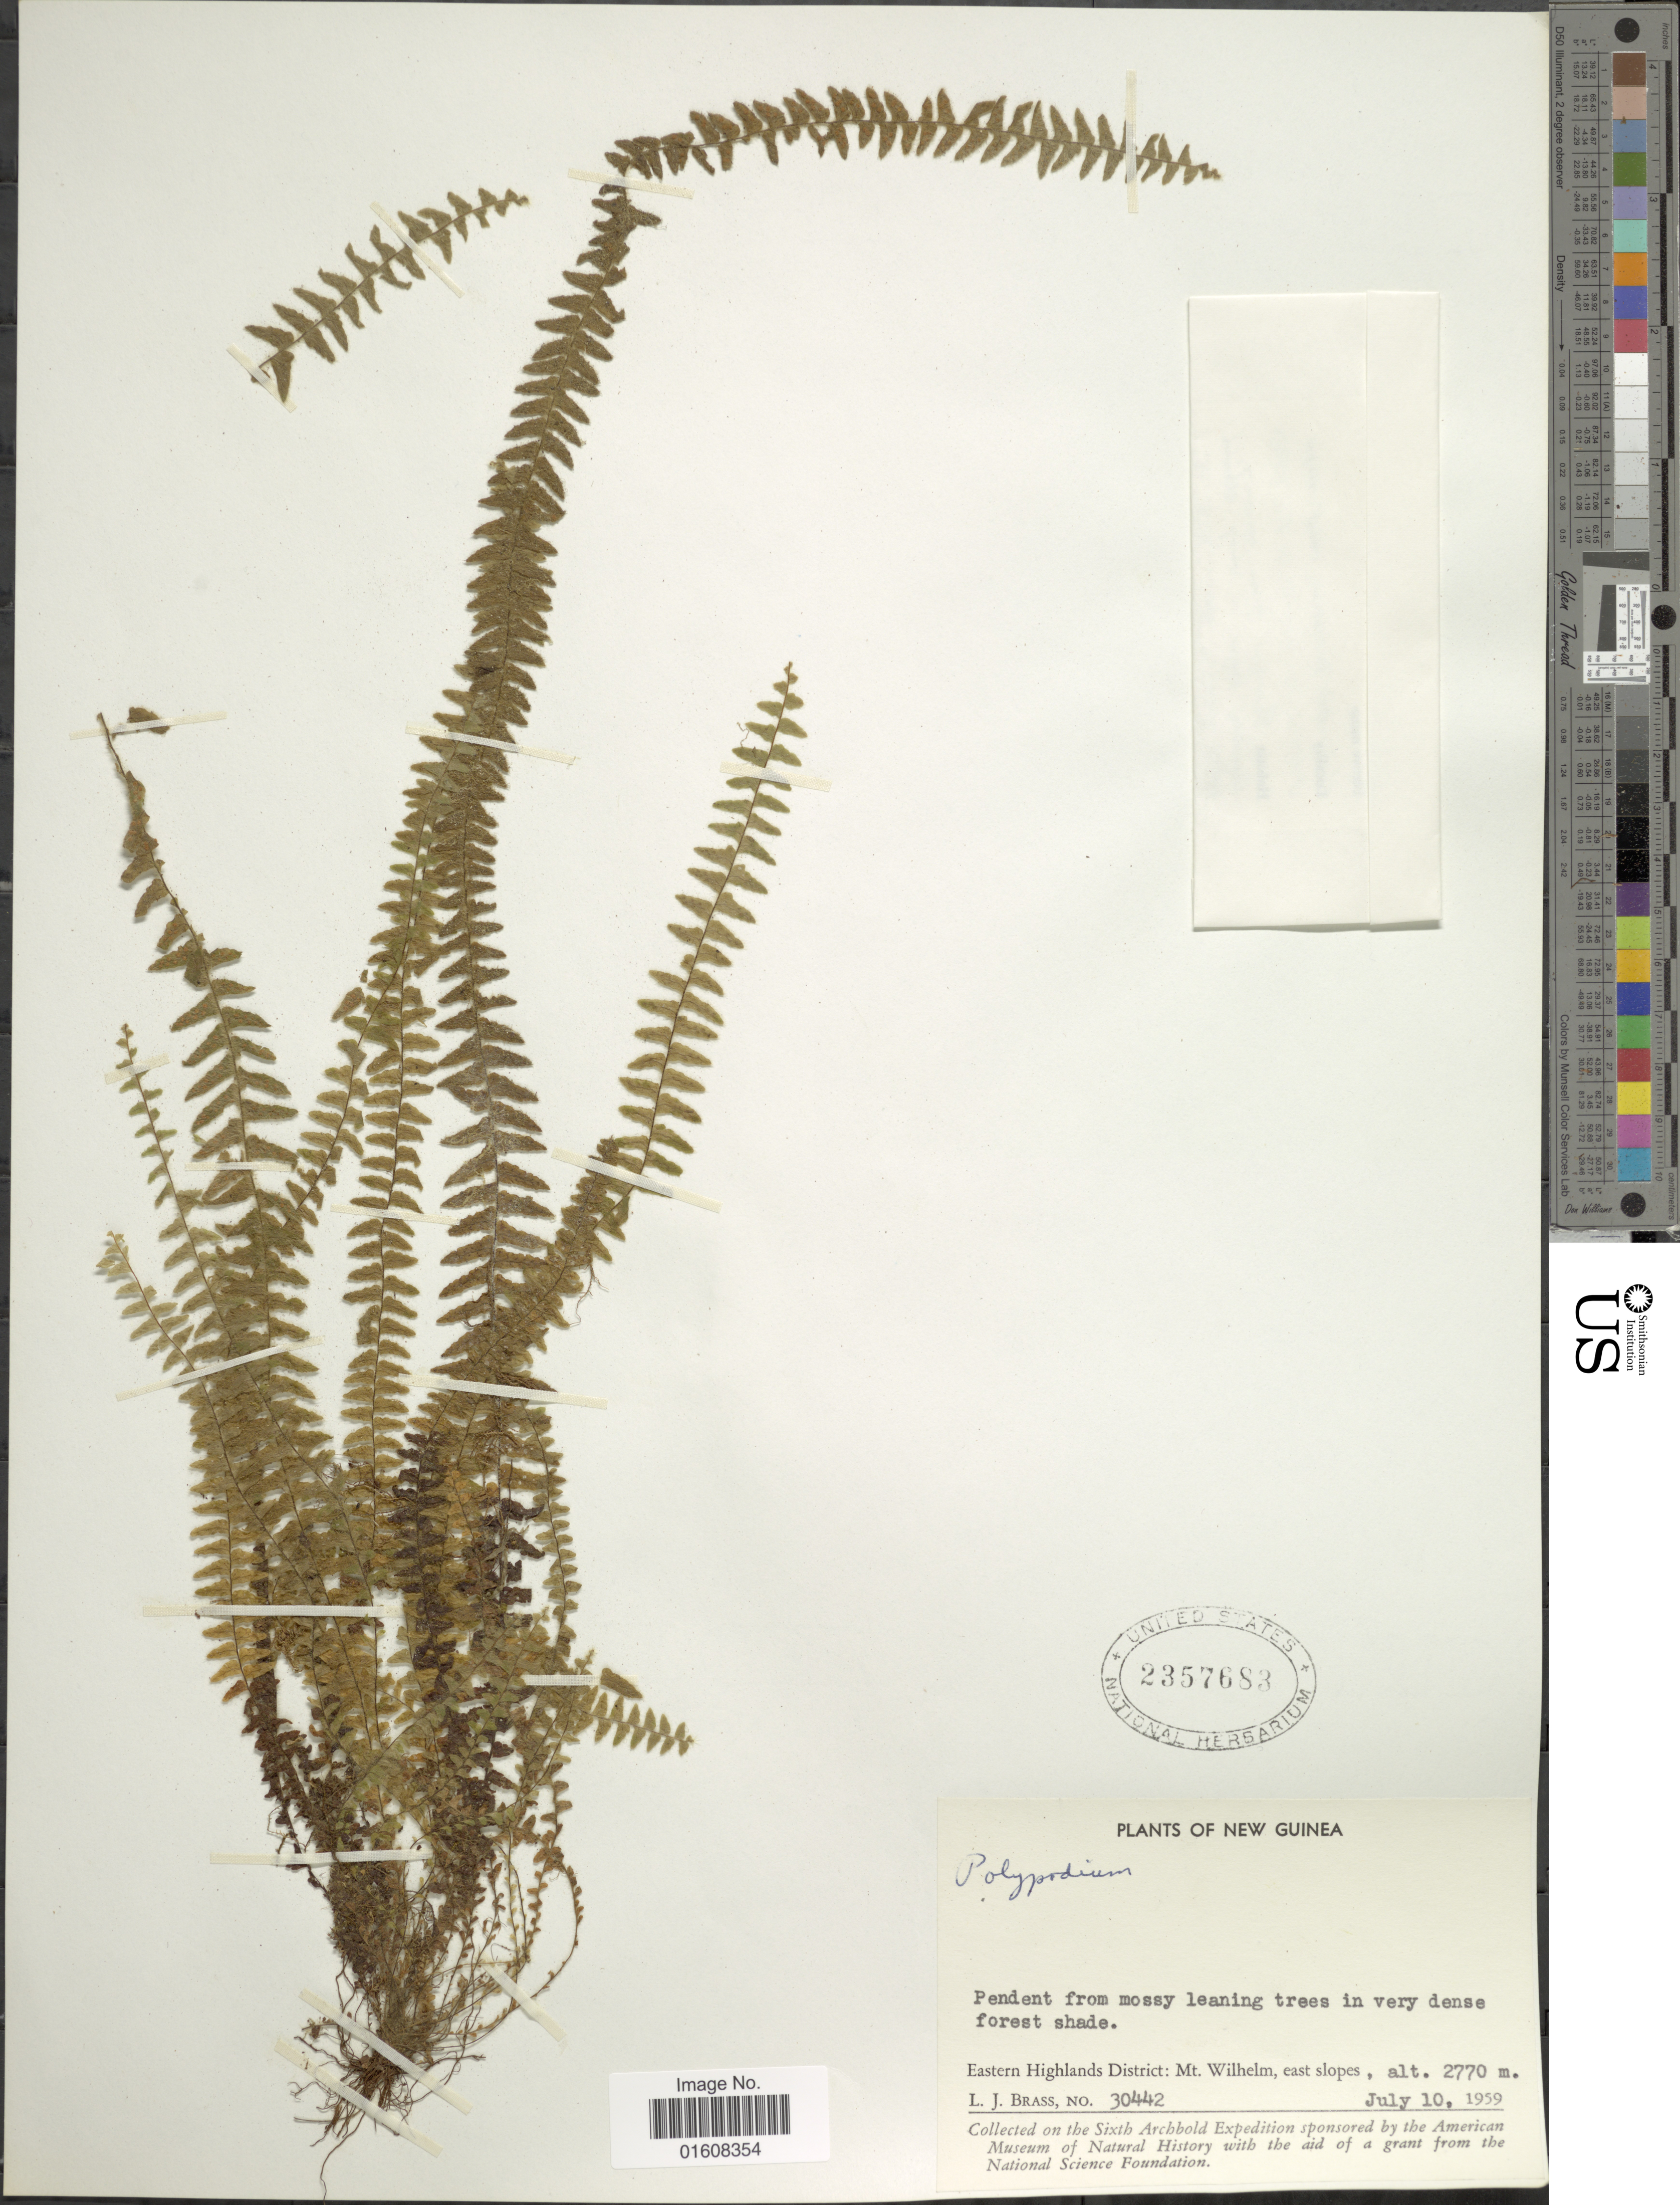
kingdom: Plantae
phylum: Tracheophyta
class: Polypodiopsida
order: Polypodiales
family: Polypodiaceae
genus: Grammitis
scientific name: Grammitis sp.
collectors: L. J. Brass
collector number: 30442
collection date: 1959-07-10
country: Papua New Guinea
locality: New Guinea. Eastern Highlands District: Mt. Wilhelm, east slopes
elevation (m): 2770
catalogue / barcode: US 2357683